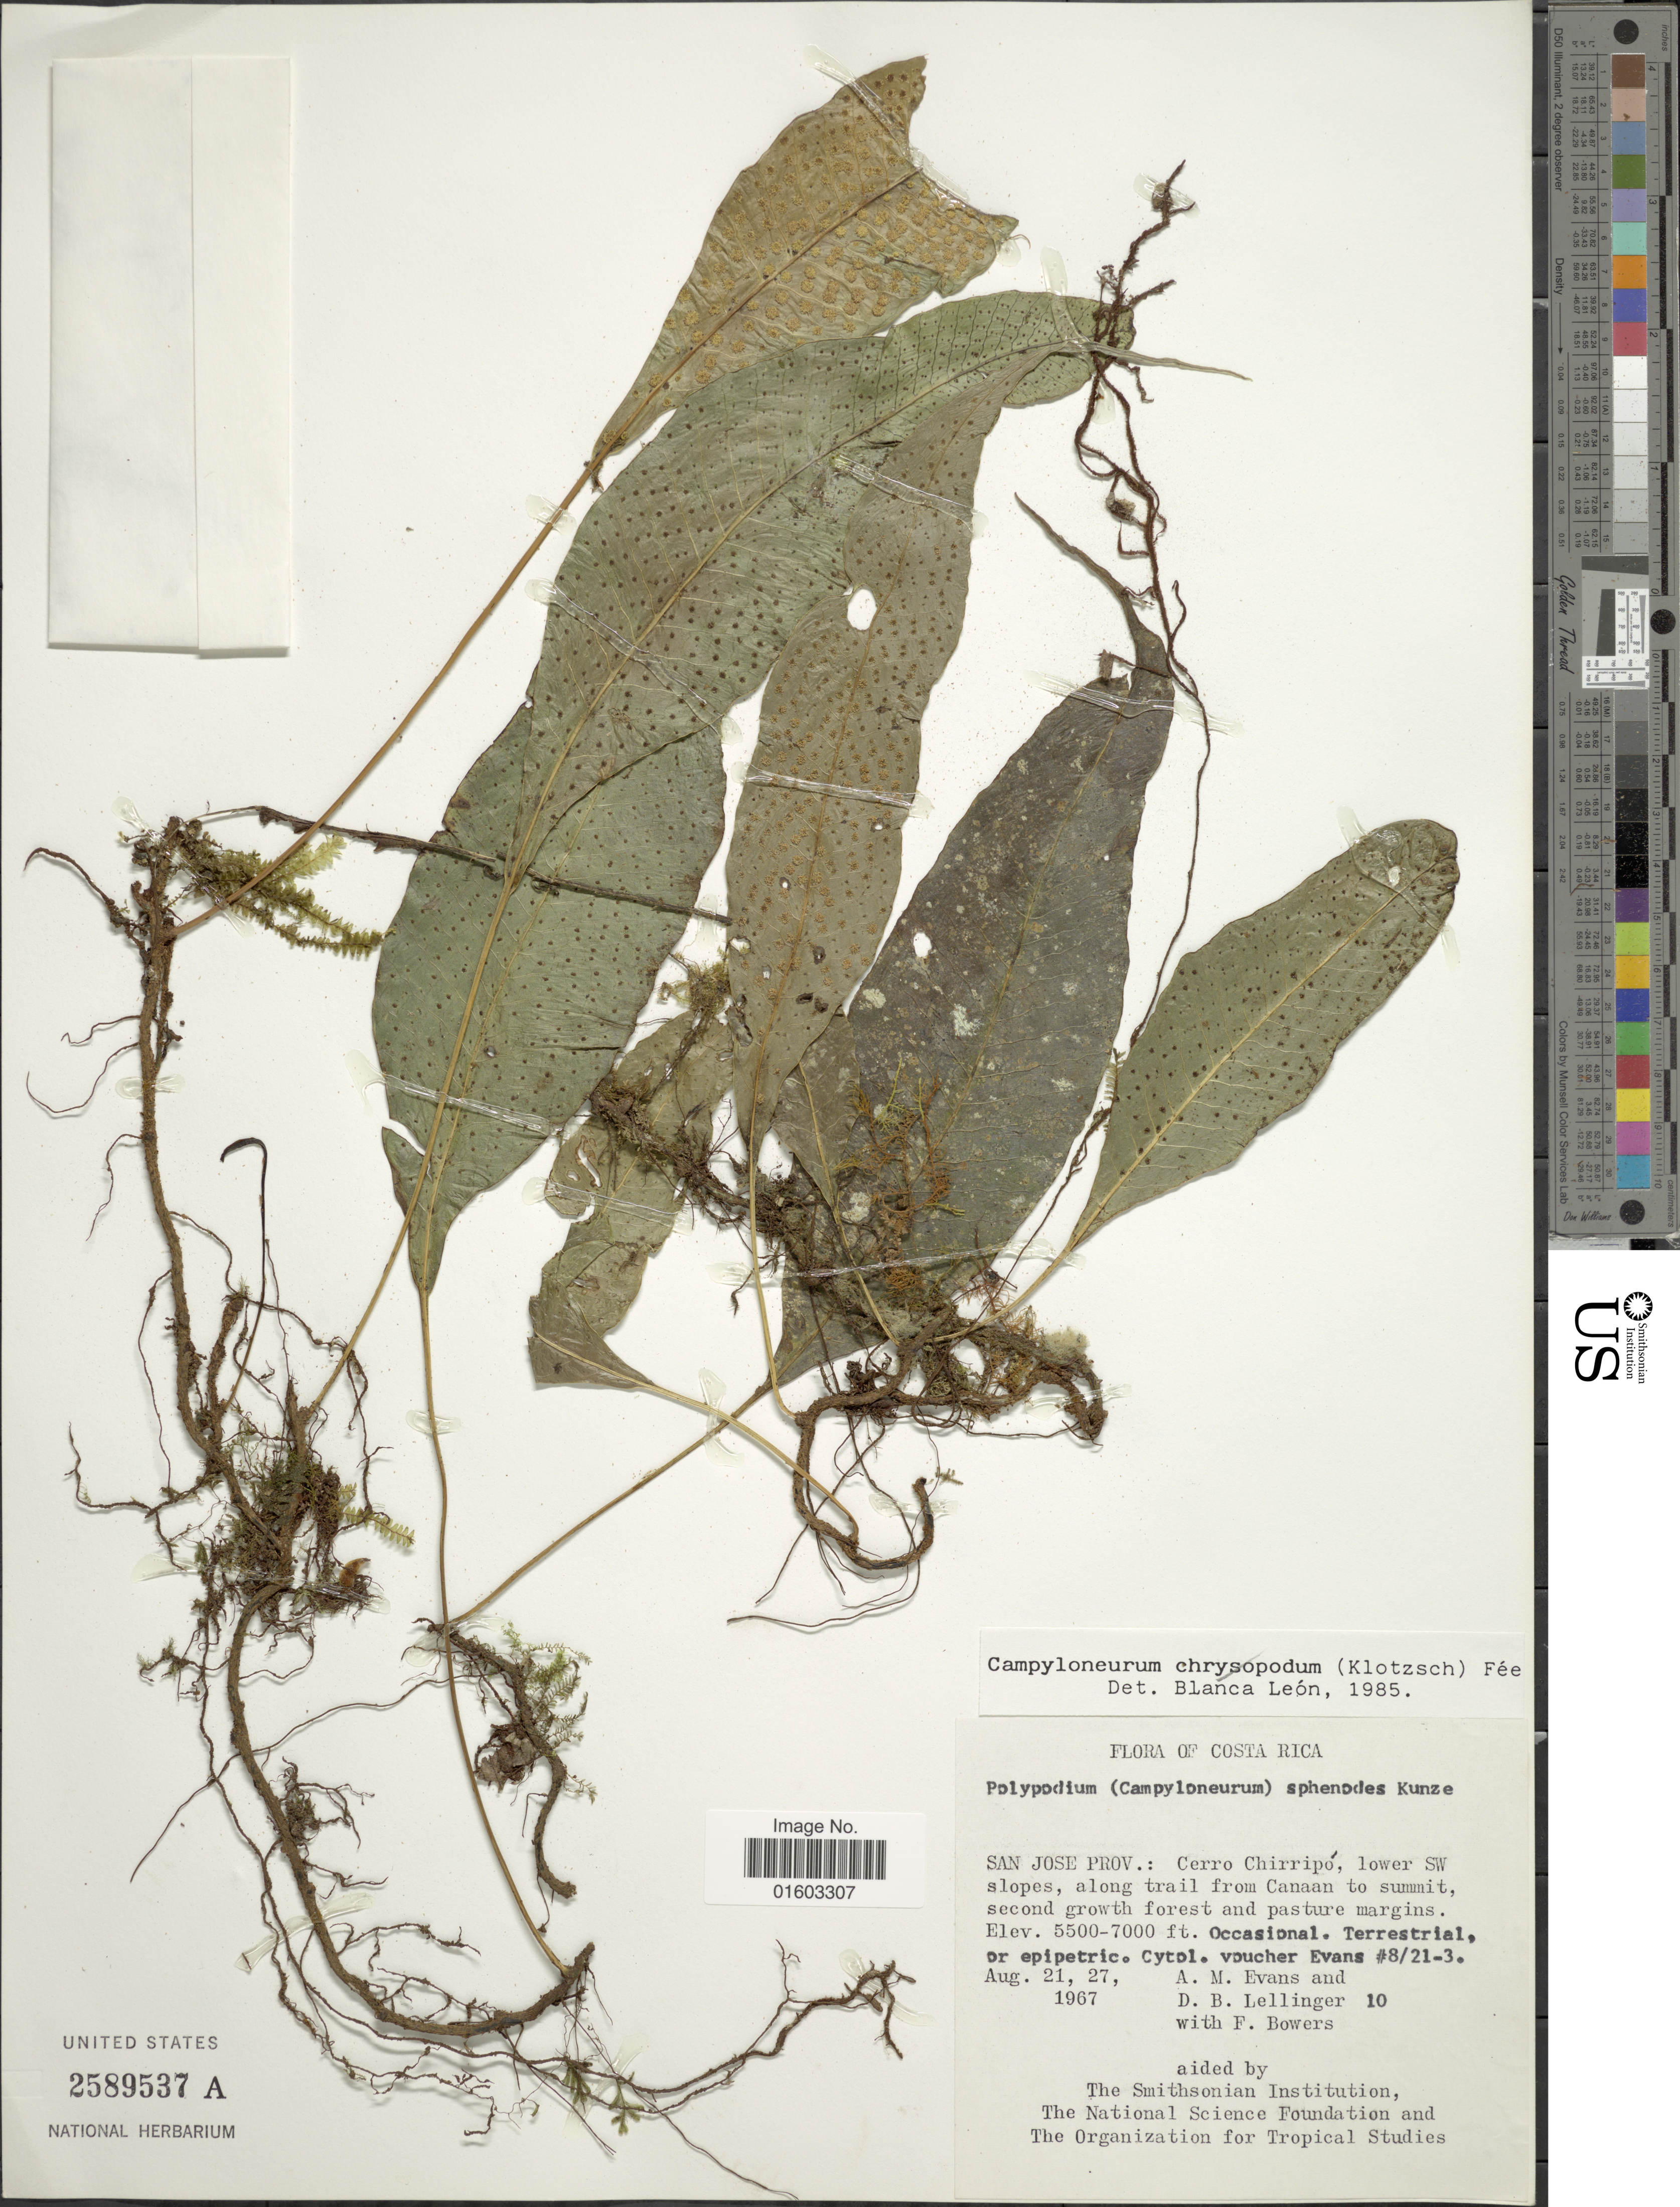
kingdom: Plantae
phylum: Tracheophyta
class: Polypodiopsida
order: Polypodiales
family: Polypodiaceae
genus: Campyloneurum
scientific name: Campyloneurum wercklei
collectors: A. M. Evans, D. B. Lellinger & F. Bowers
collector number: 10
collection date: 1967-08-21/1967-08-27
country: Costa Rica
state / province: San José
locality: Czerro Chirripo, lowe SW slopes, along trail from Canaan to summit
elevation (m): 1676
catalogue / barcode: US 2589537A